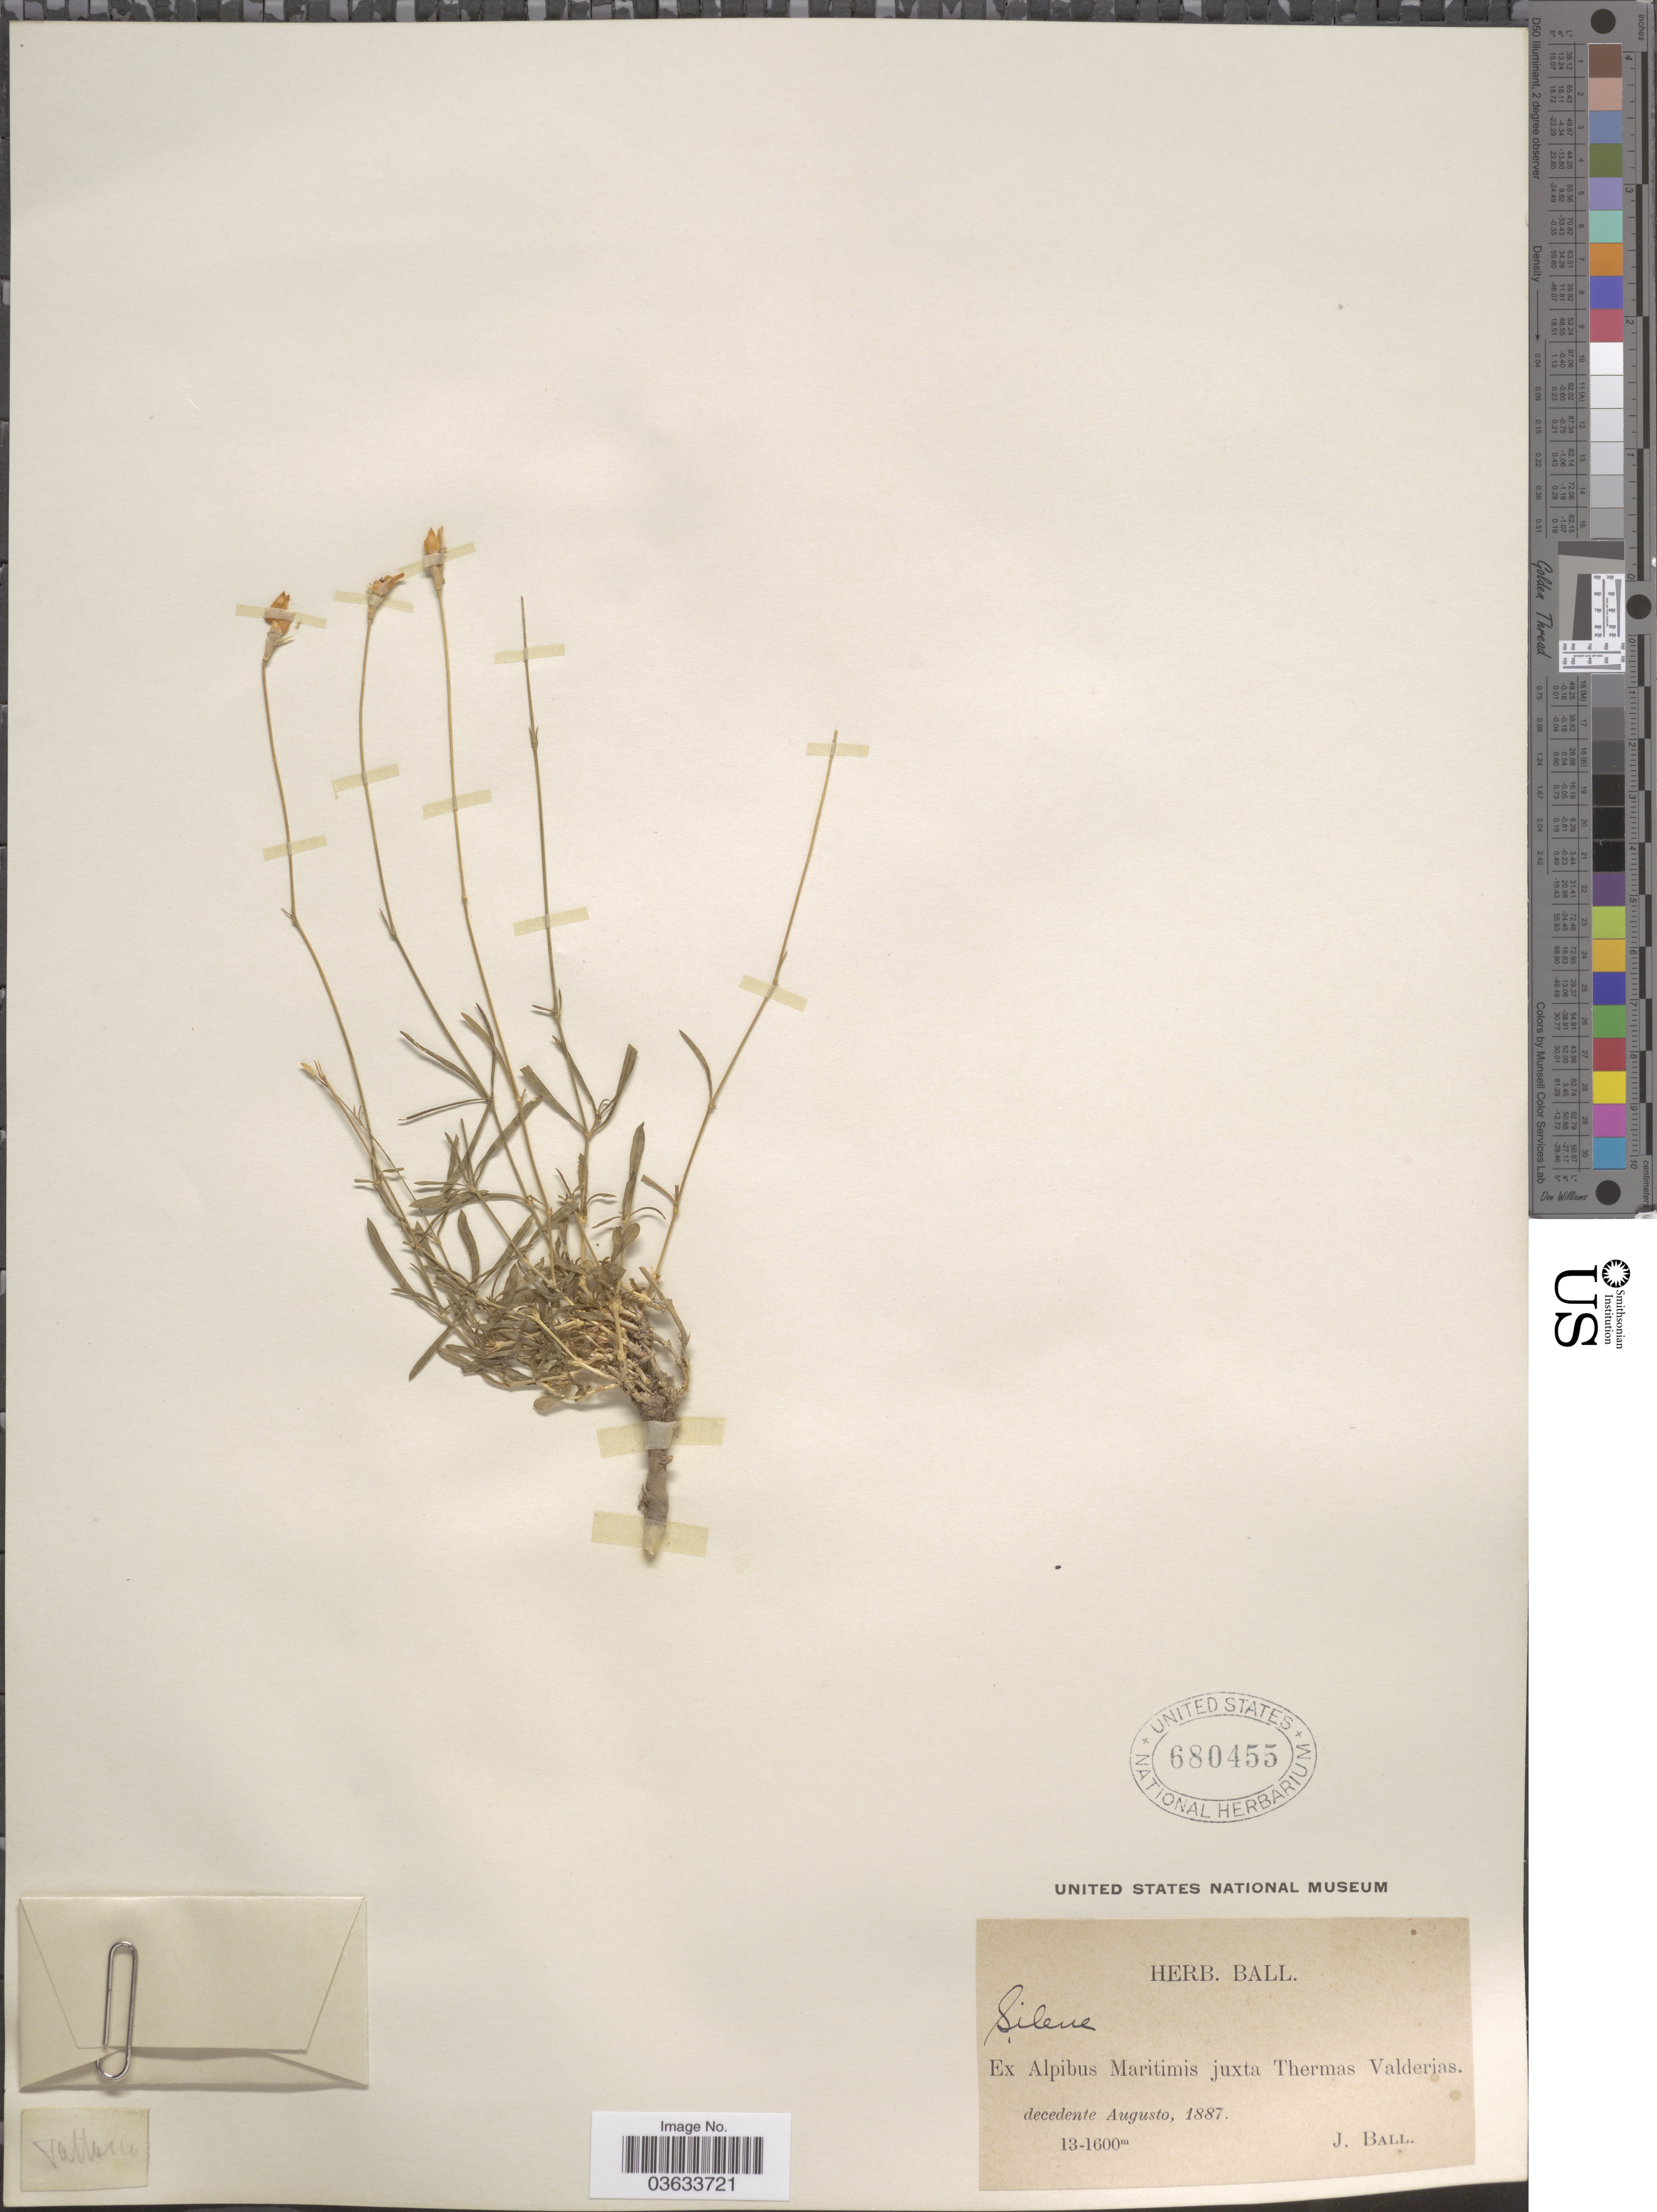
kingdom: Plantae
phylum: Tracheophyta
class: Magnoliopsida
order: Caryophyllales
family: Caryophyllaceae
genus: Silene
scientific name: Silene sp.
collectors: J. Ball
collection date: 1887-08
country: Italy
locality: Ex Alpibus Maritimis juxta Thermas Valderias.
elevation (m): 1300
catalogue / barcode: US 680455